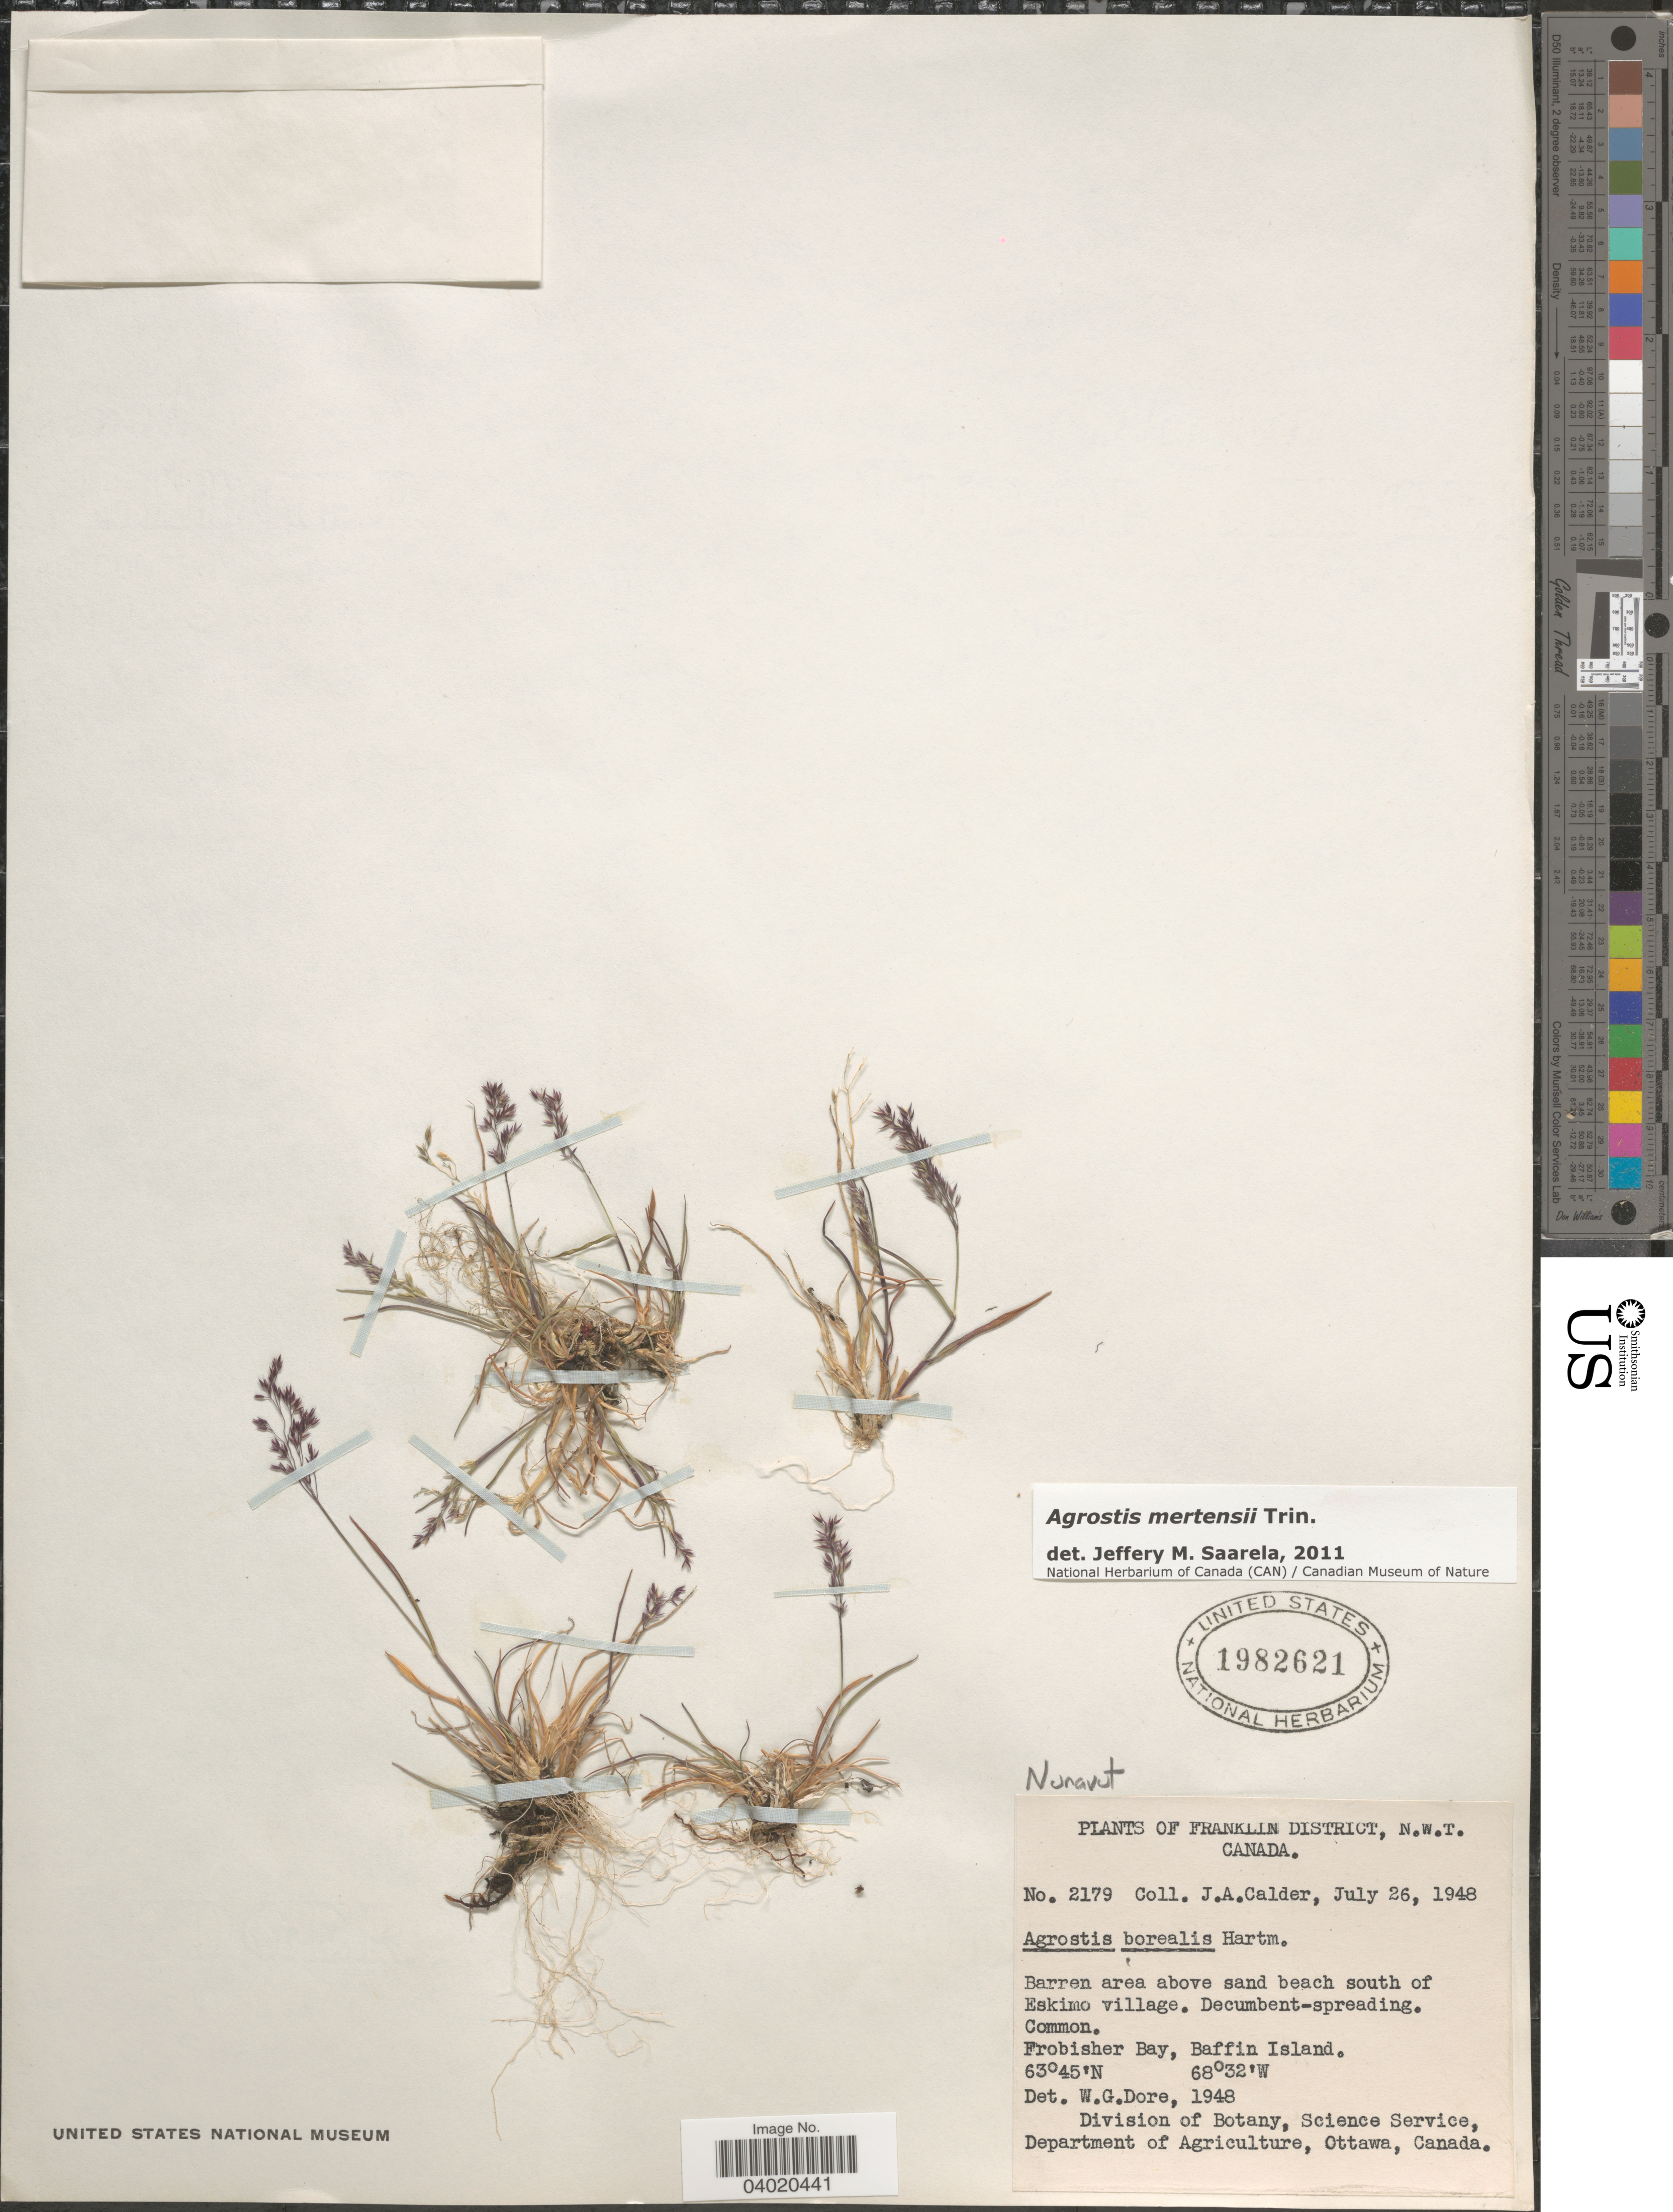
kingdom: Plantae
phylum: Tracheophyta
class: Liliopsida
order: Poales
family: Poaceae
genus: Agrostis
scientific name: Agrostis mertensii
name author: Trin.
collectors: J. A. Calder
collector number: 2179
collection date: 1948-07-26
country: Canada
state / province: Northwest Territories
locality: Franklin District. Barren area above sand beach south of Eskimo village. Frobisher Bay, Baffin Island.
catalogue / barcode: US 1982621